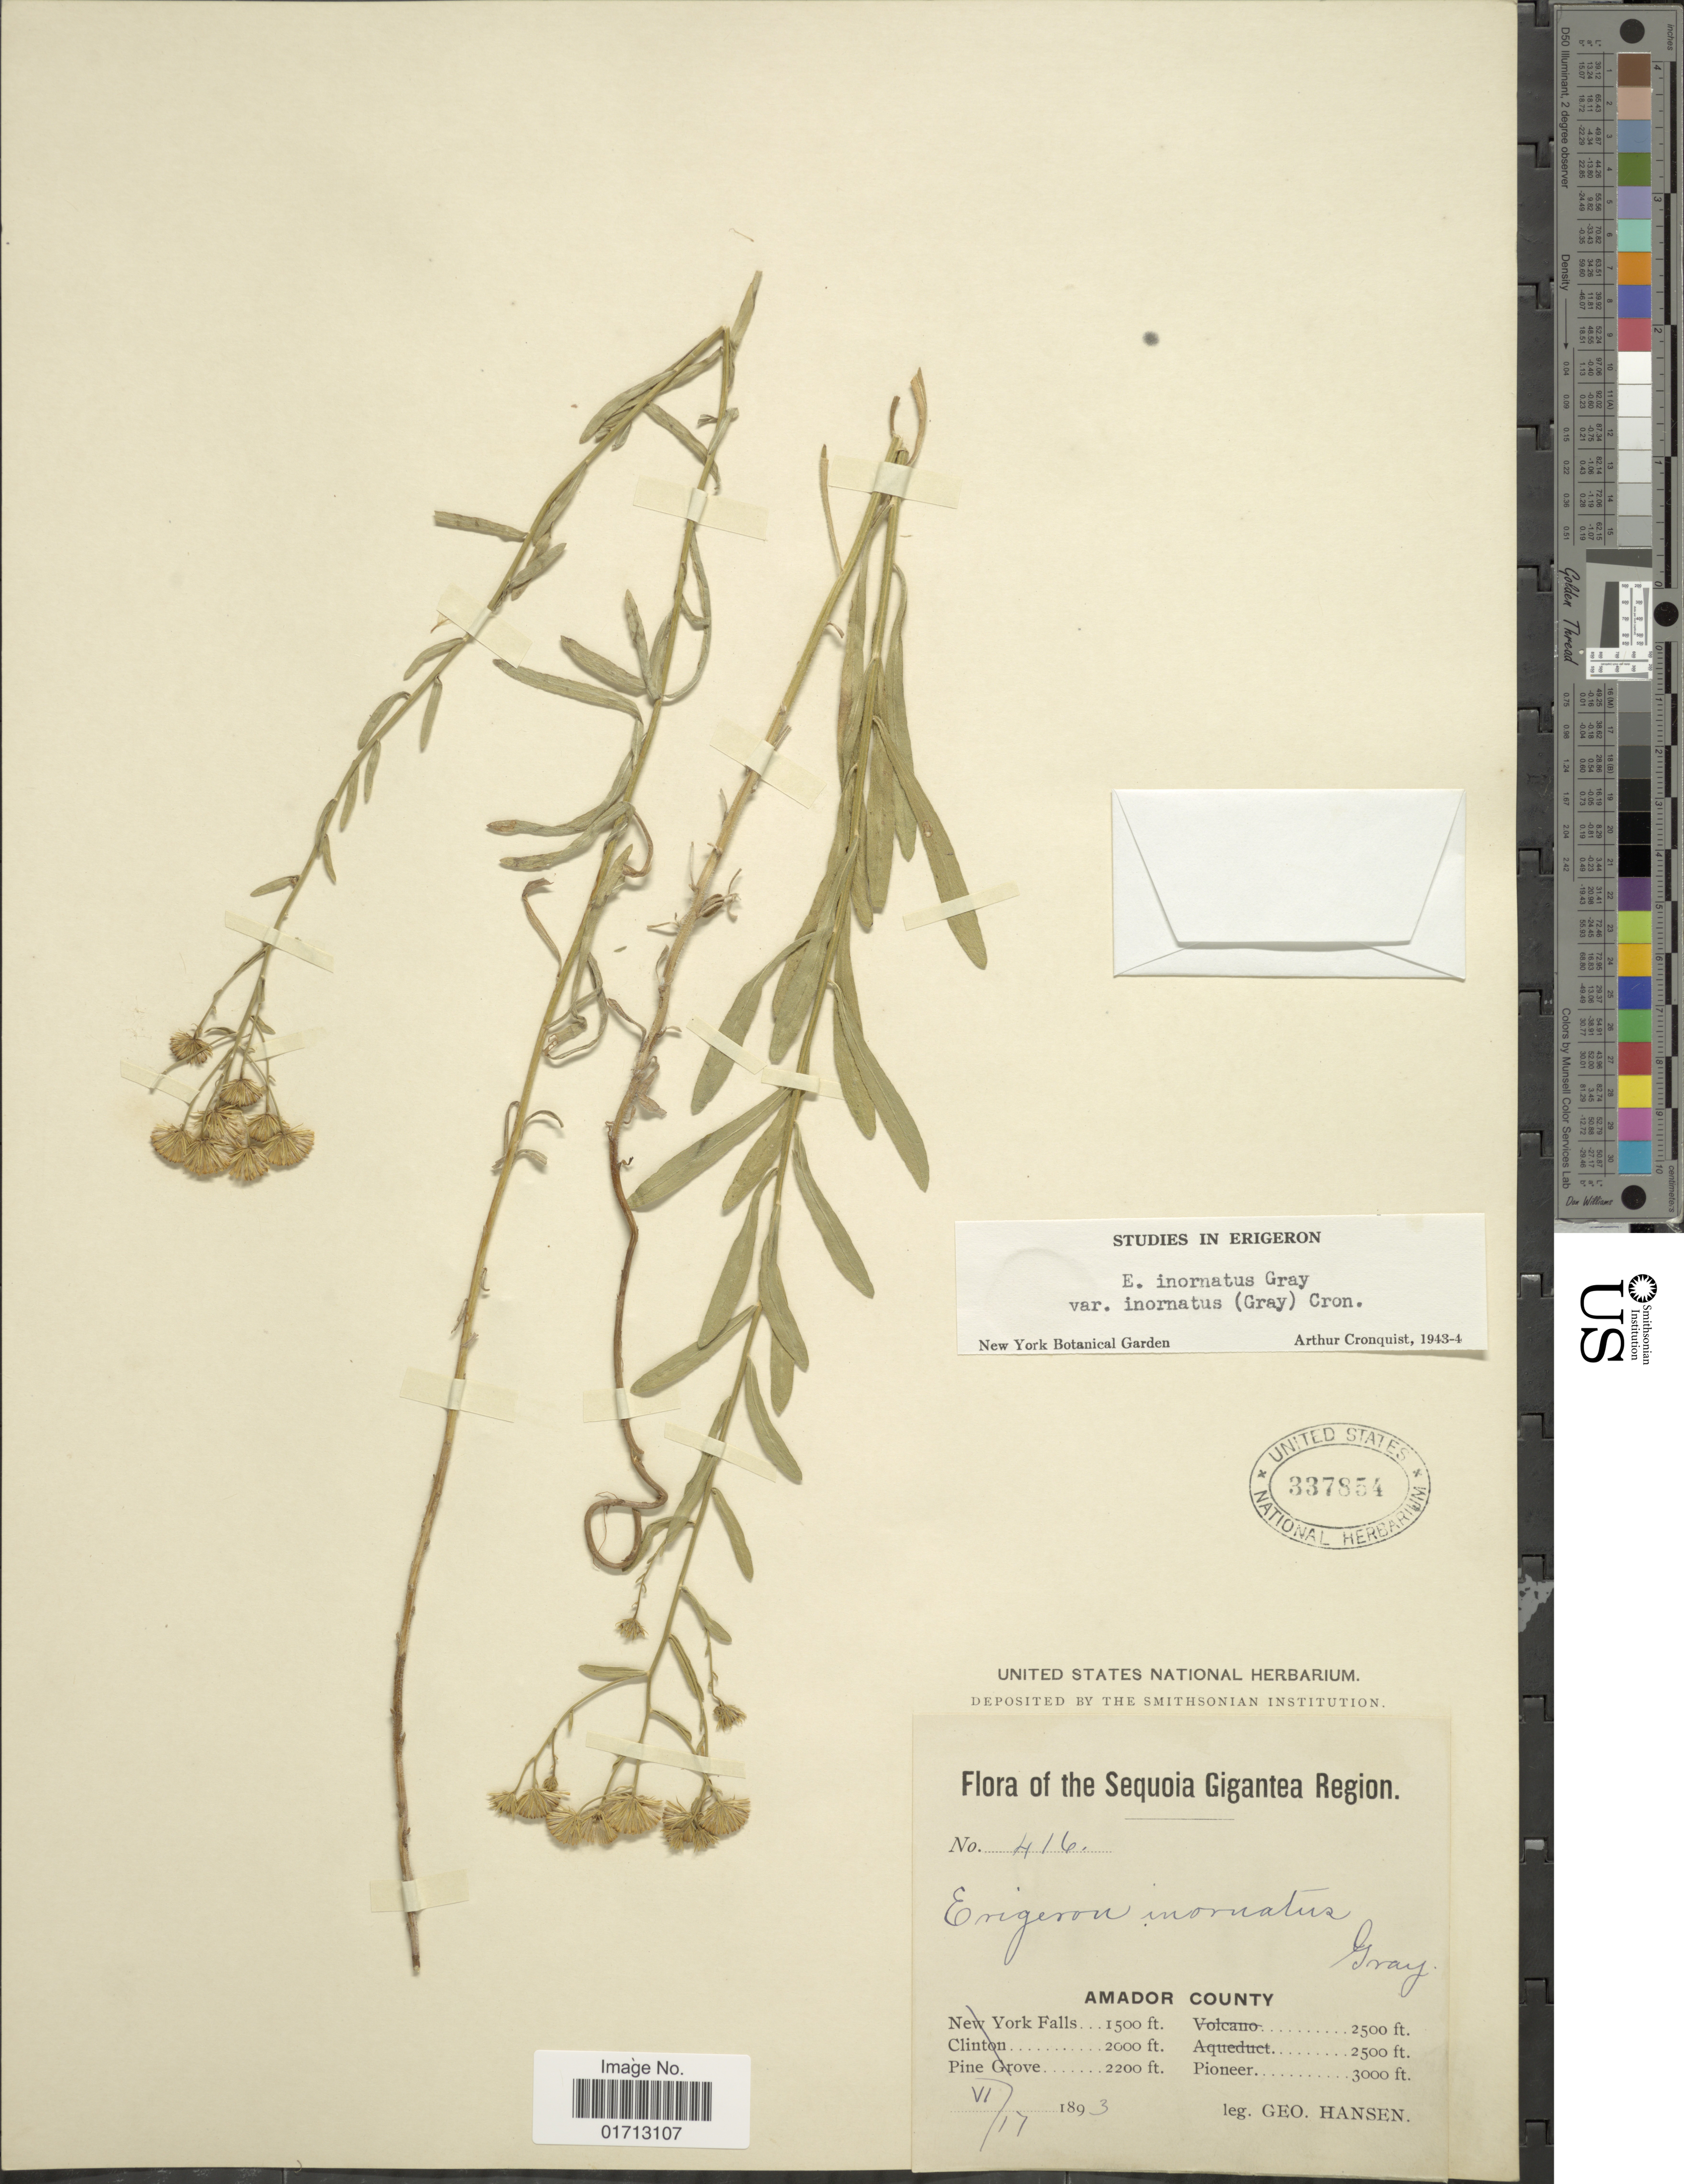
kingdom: Plantae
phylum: Tracheophyta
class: Magnoliopsida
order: Asterales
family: Asteraceae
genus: Erigeron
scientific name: Erigeron inornatus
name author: (A. Gray) A. Gray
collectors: G. Hansen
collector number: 416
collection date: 1893-06-17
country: United States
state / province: California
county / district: Amador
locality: The Sequoia Gigantea Region, Amador County, Pioneer.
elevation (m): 914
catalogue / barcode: US 337854